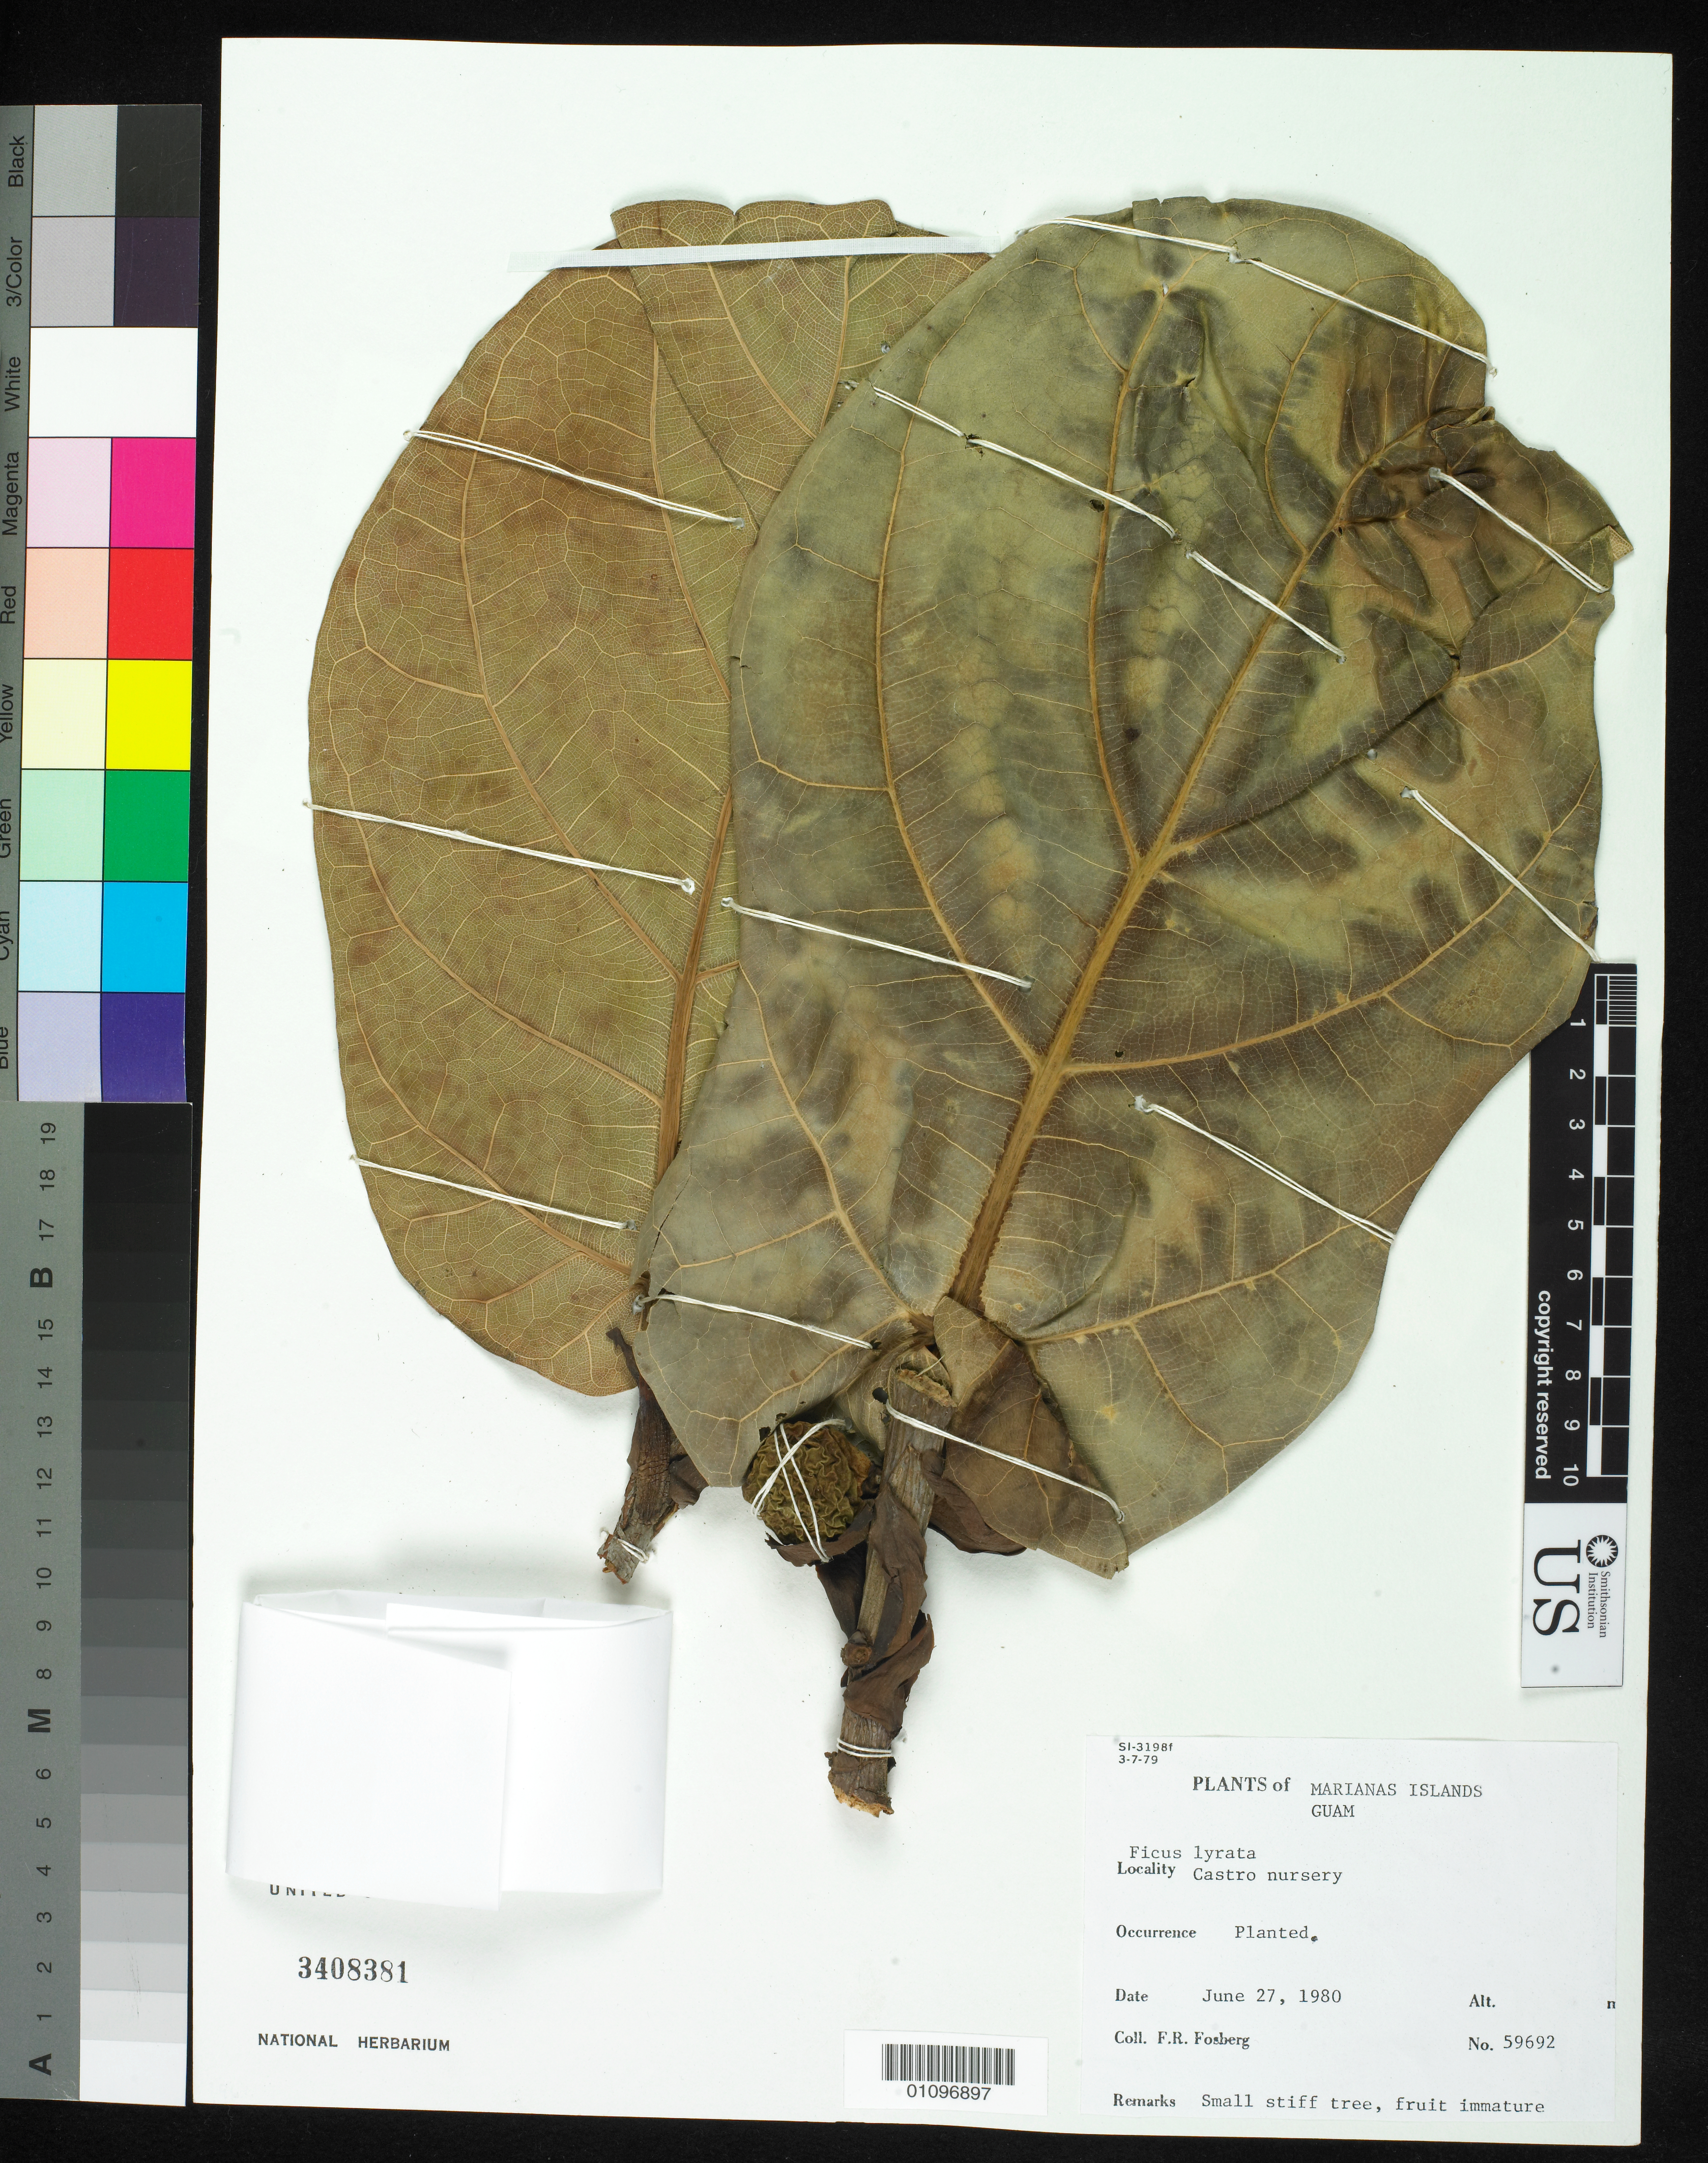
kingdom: Plantae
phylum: Tracheophyta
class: Magnoliopsida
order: Rosales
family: Moraceae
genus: Ficus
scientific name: Ficus lyrata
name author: Warb.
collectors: F. R. Fosberg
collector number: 59692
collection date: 1980-06-27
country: Guam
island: Guam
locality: Castro Nursery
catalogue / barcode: US 3408381